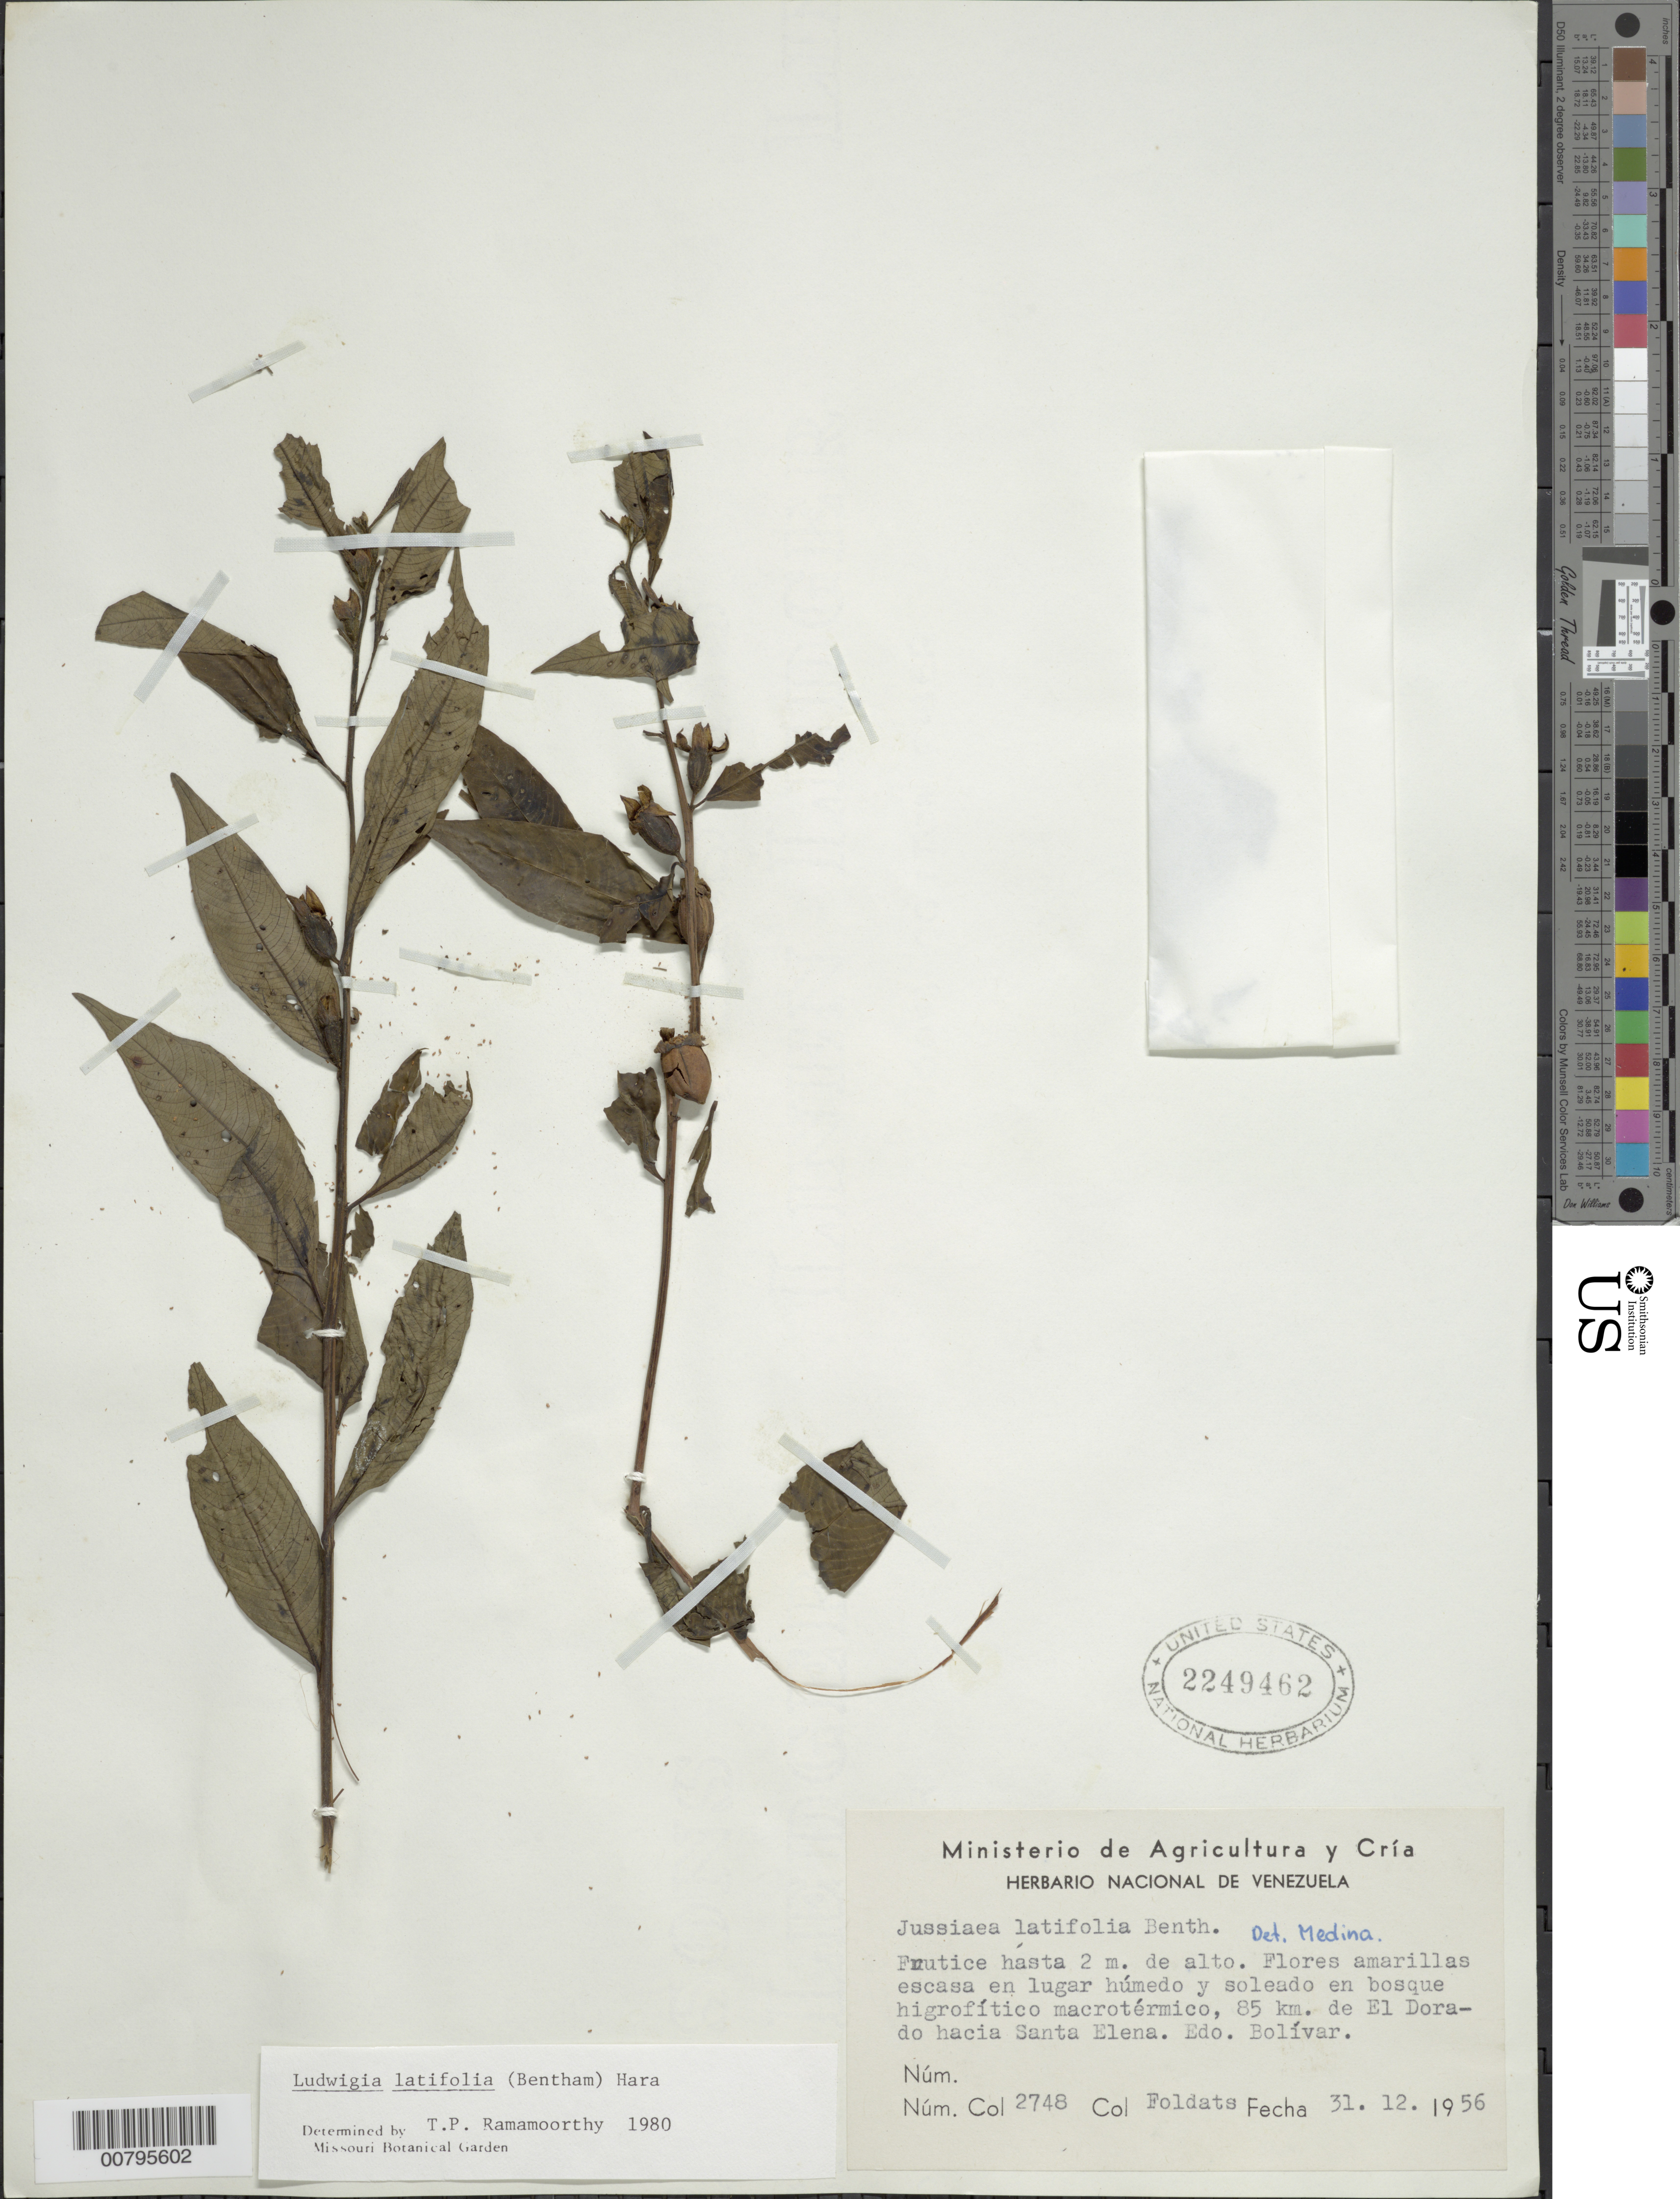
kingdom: Plantae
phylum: Tracheophyta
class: Magnoliopsida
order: Myrtales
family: Onagraceae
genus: Ludwigia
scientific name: Ludwigia latifolia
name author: (Benth.) H. Hara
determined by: Ramamoorthy, T. P.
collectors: E. Foldats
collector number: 2748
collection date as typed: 31-Dec-56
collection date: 1956-12-31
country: Venezuela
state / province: Bolívar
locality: El Dorado, 90 km hacia Santa Elena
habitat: Lugar humedo y soleado en bosque higrofitico macrotermico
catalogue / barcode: US 2249462